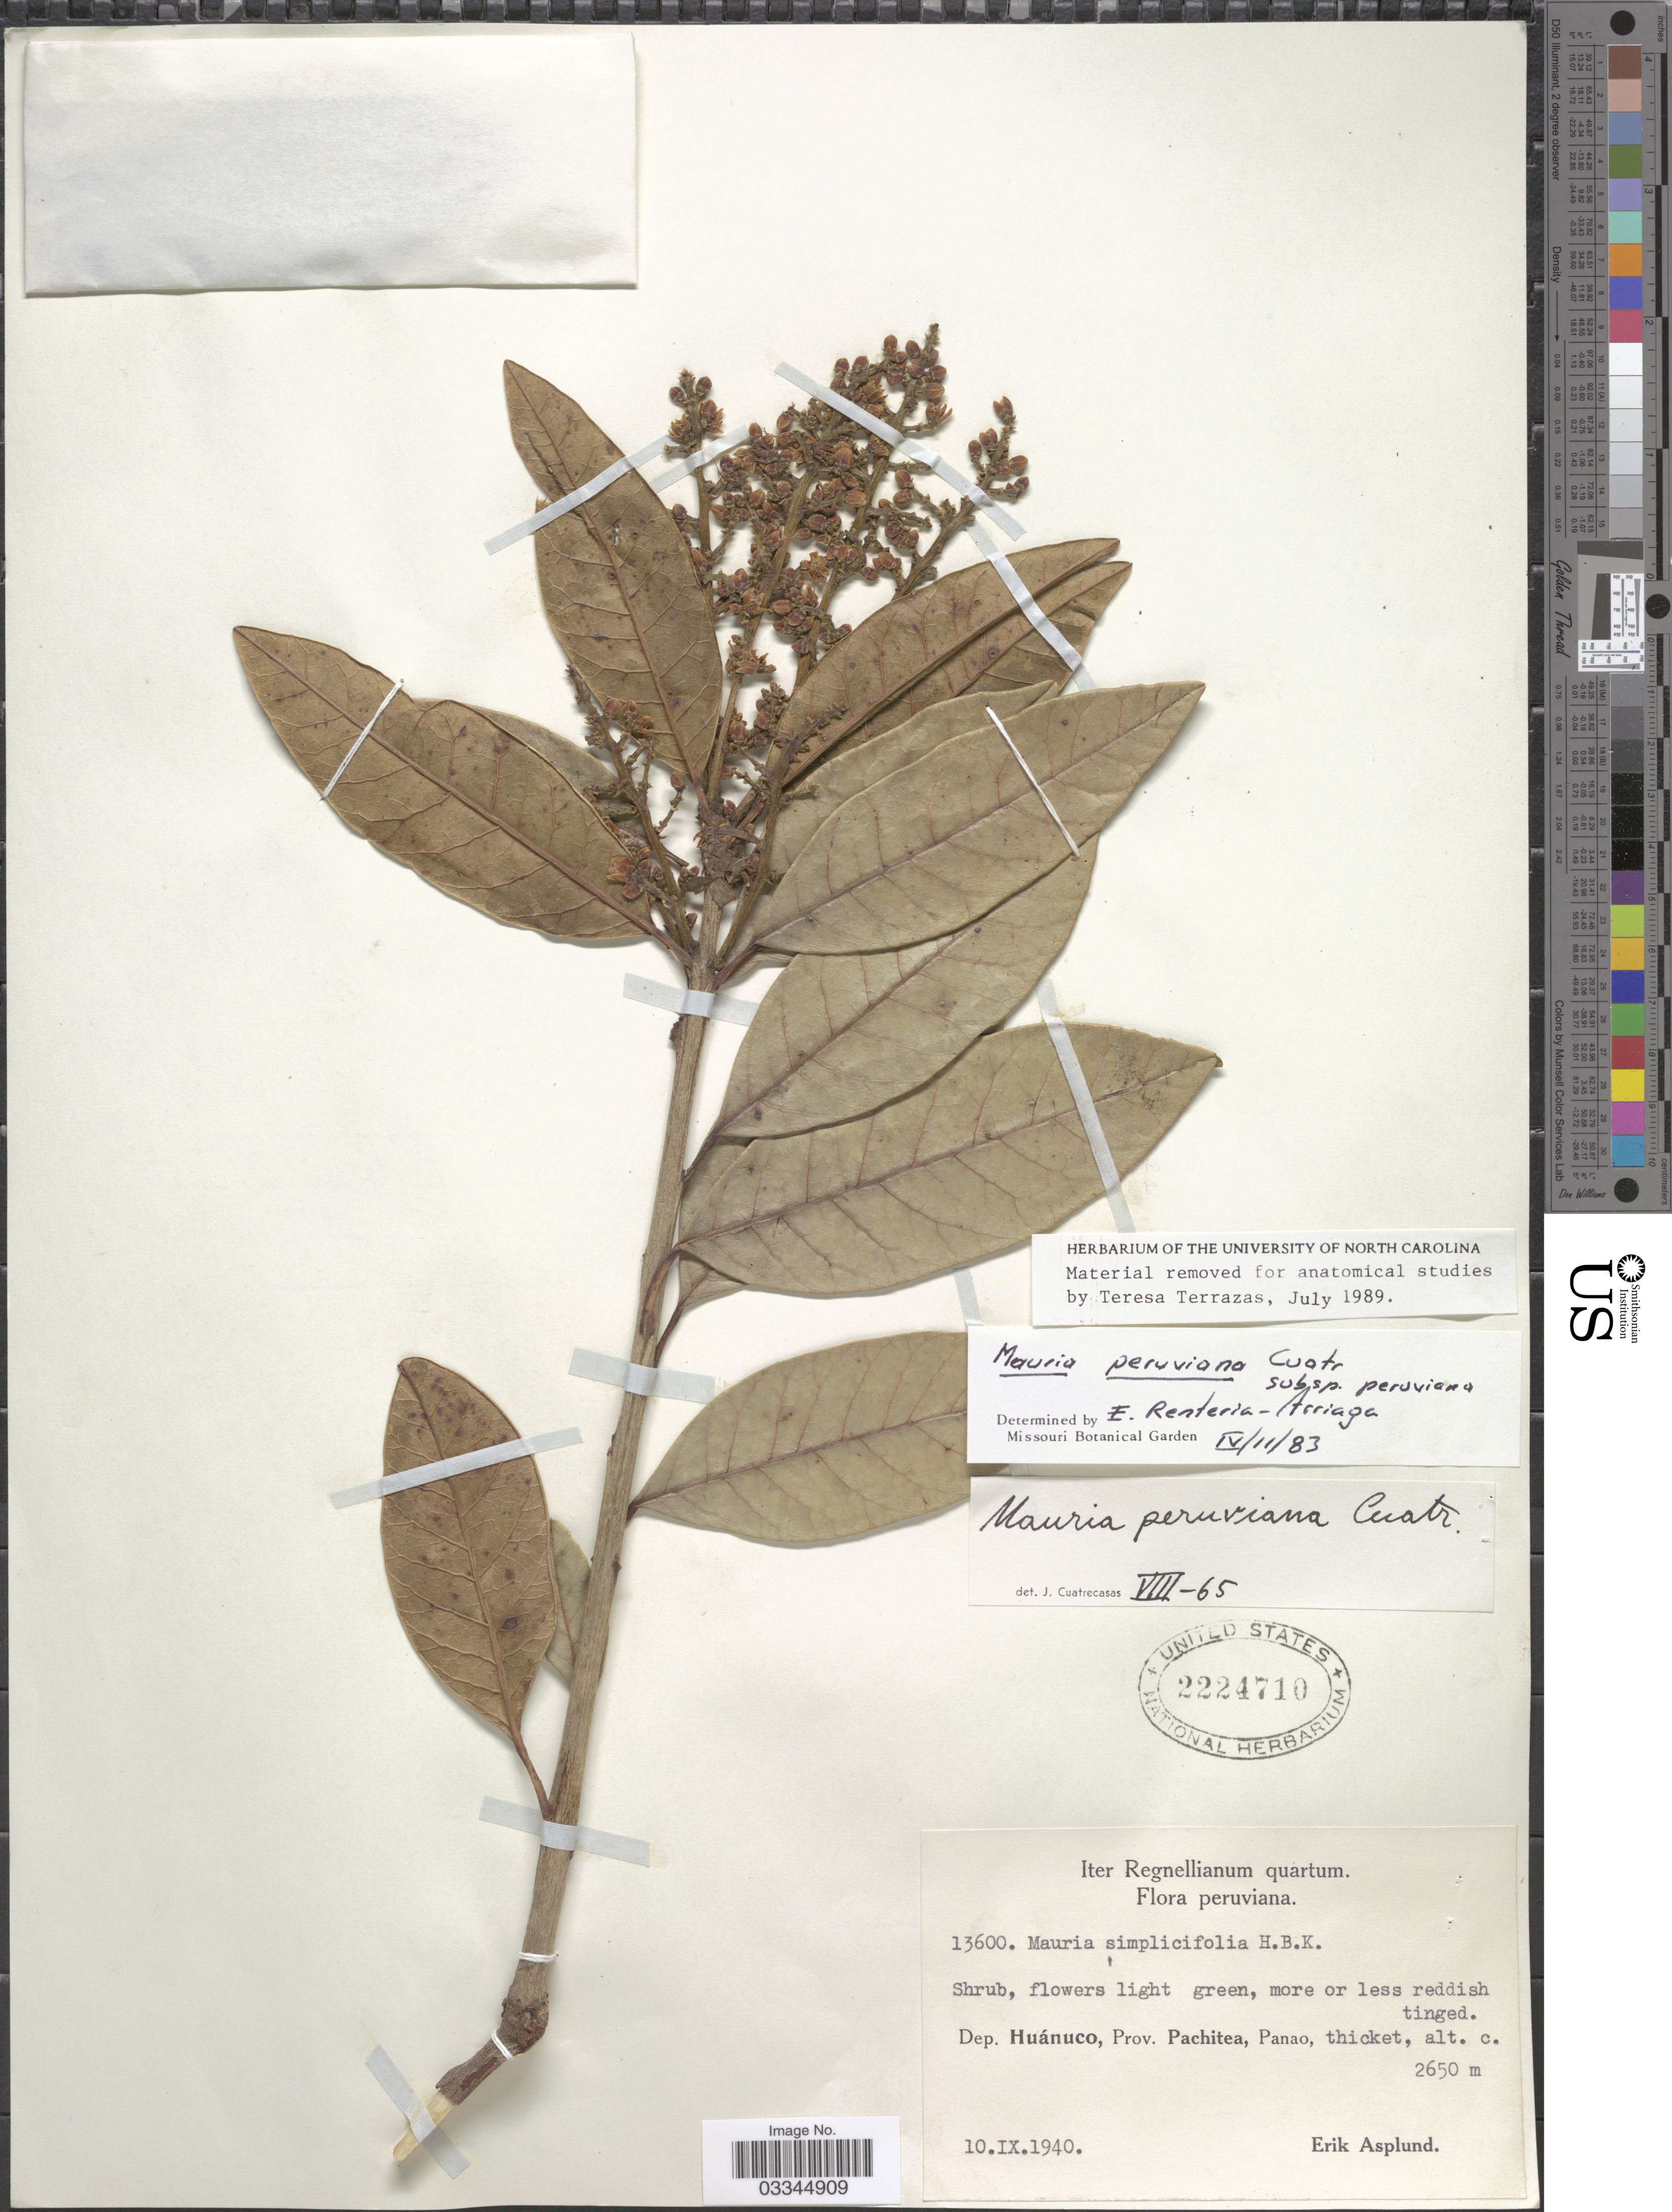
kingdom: Plantae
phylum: Tracheophyta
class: Magnoliopsida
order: Sapindales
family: Anacardiaceae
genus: Mauria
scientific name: Mauria peruviana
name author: Cuatrec.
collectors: E. Asplund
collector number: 13600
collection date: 1940-09-10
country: Peru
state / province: Huánuco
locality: Dep. Huánuco, Prov. Pachitea, Panao.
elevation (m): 2650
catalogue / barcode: US 2224710